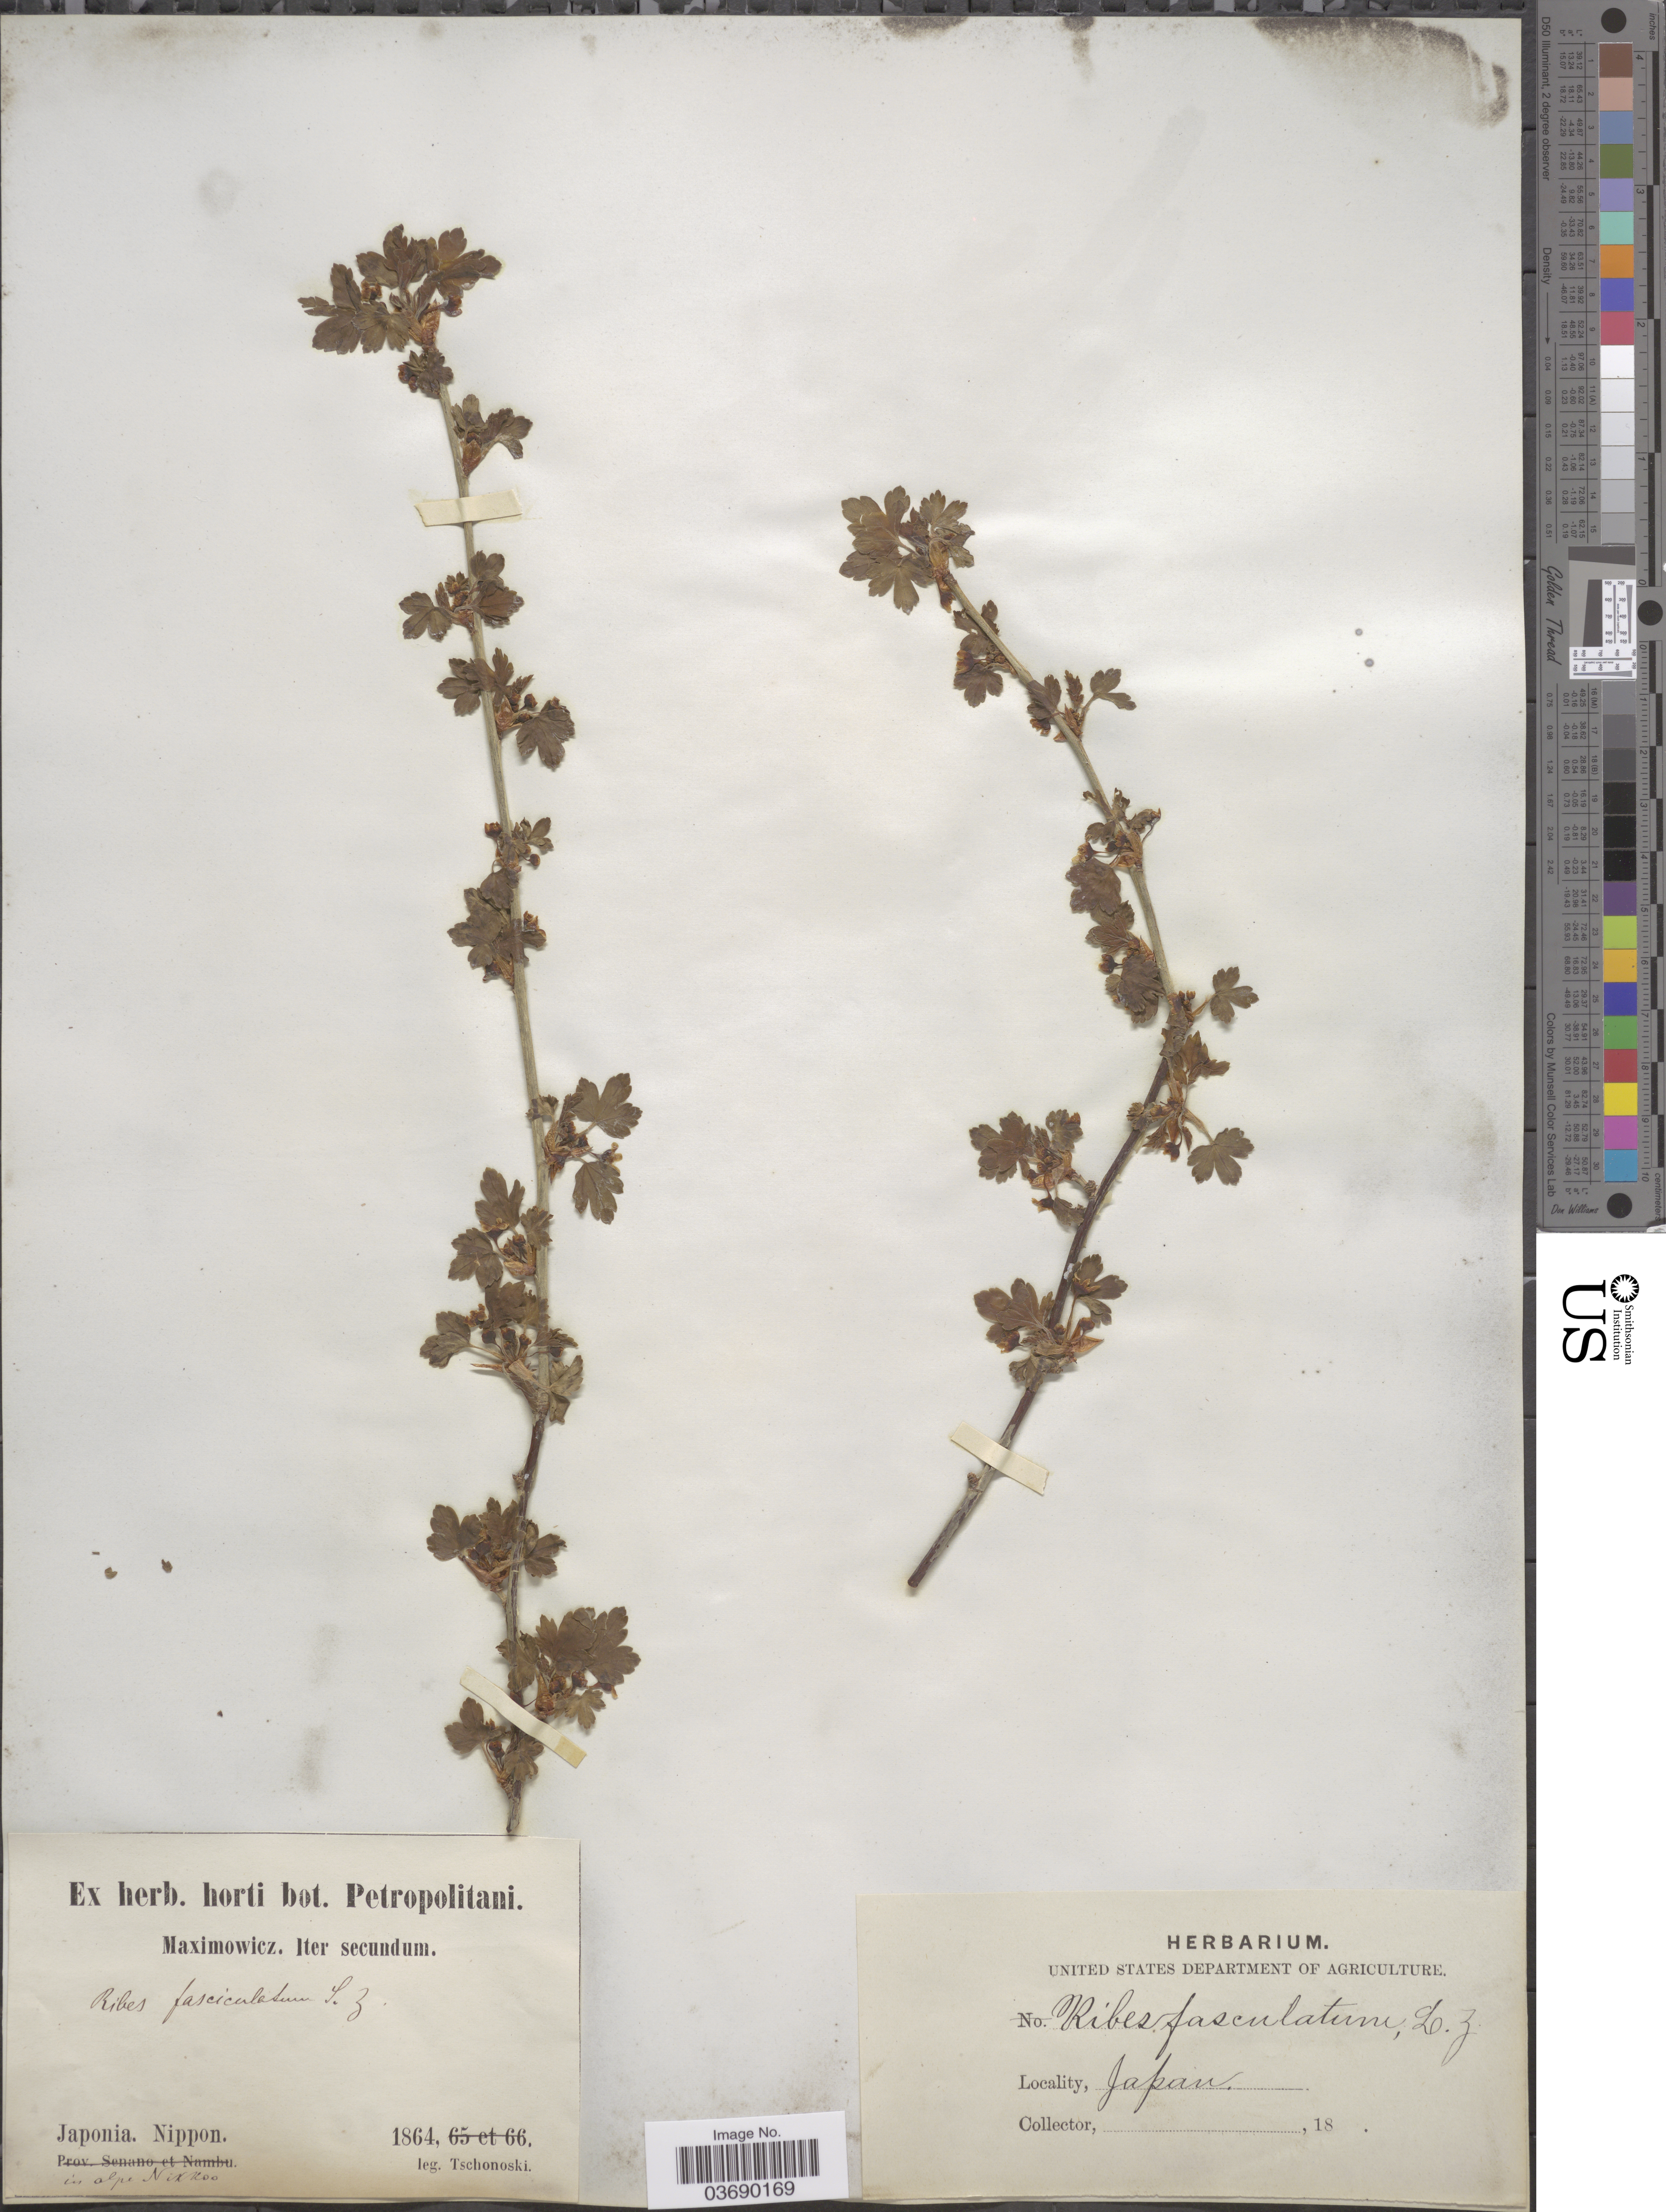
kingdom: Plantae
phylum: Tracheophyta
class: Magnoliopsida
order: Saxifragales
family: Grossulariaceae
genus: Ribes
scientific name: Ribes fasciculatum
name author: Siebold & Zucc.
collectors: -. Tschonoski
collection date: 1864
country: Japan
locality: Nippon. In alpe Nikkoo.